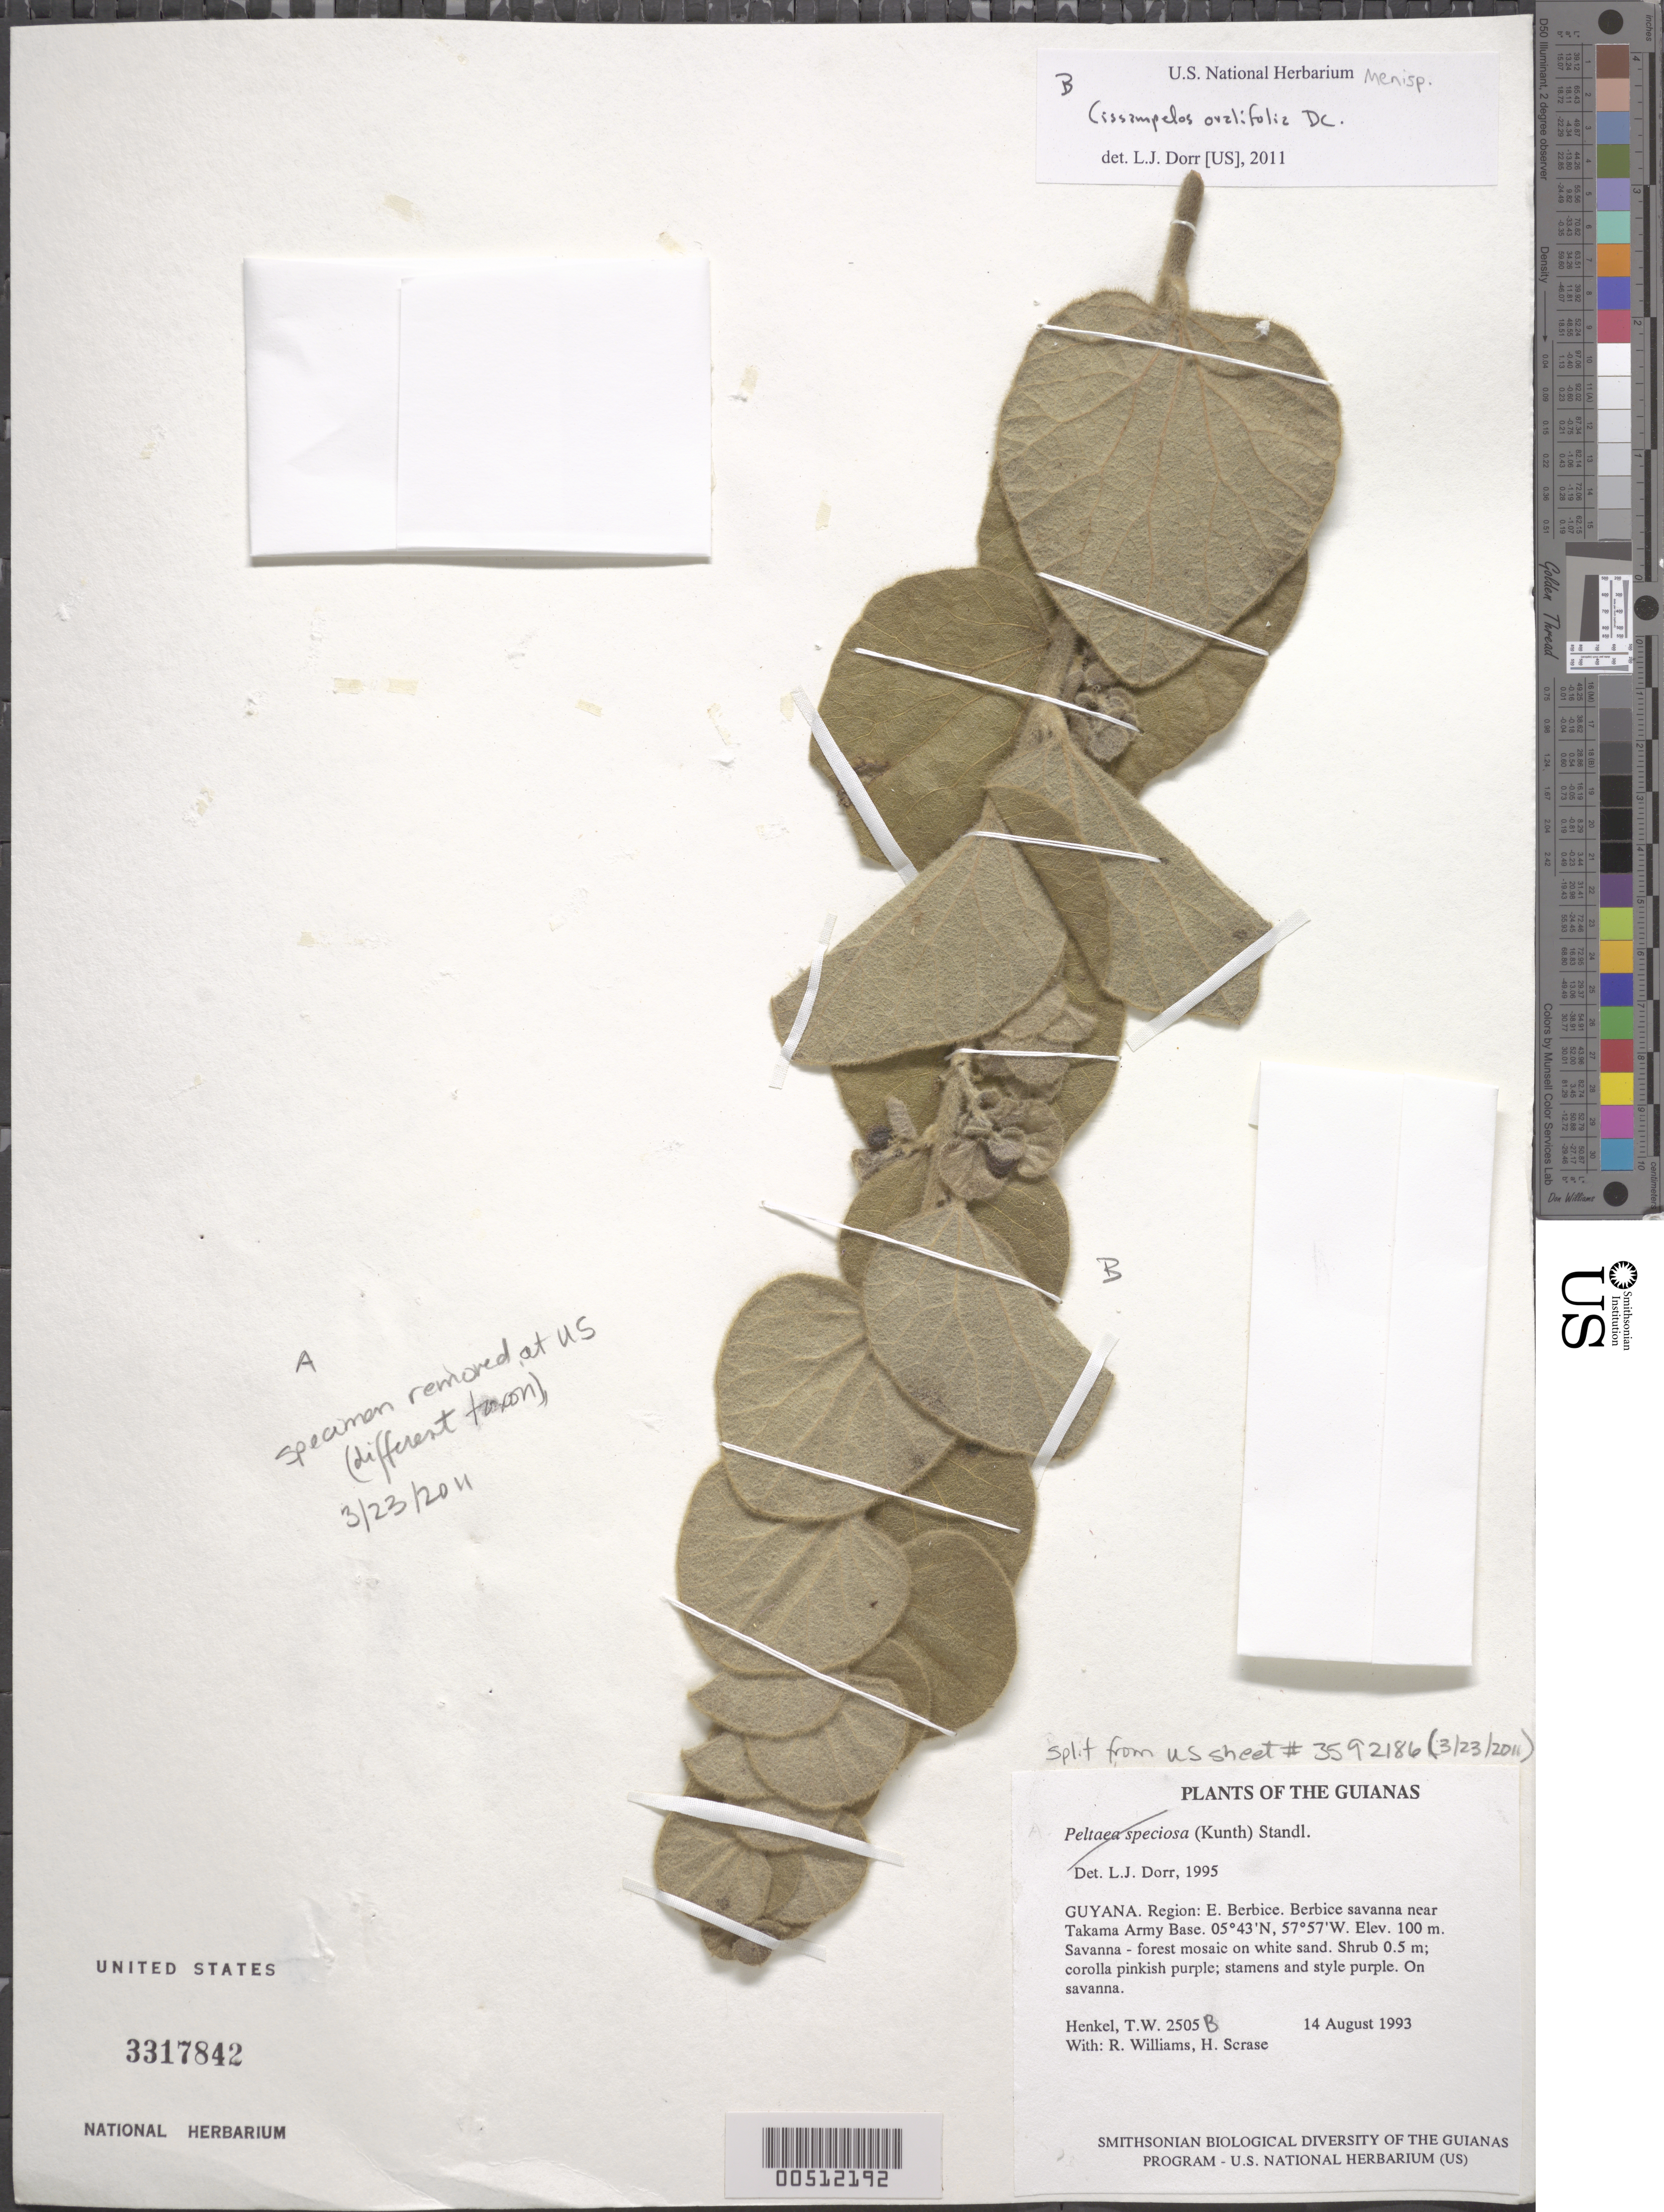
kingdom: Plantae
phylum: Tracheophyta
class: Magnoliopsida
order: Ranunculales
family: Menispermaceae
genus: Cissampelos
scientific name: Cissampelos ovalifolia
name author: DC.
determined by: Dorr, L. J., (BOT), Smithsonian Institution - National Museum of Natural History (UNITED STATES)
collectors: T. Henkel, R. Williams & H. Scrase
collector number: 2505 B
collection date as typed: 14 August 1993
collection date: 1993-08-14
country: Guyana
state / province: U. Demerara-Berbice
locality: Berbice savanna near Takama Army Base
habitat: Savanna - forest mosaic on white sand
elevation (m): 100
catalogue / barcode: US 3317842